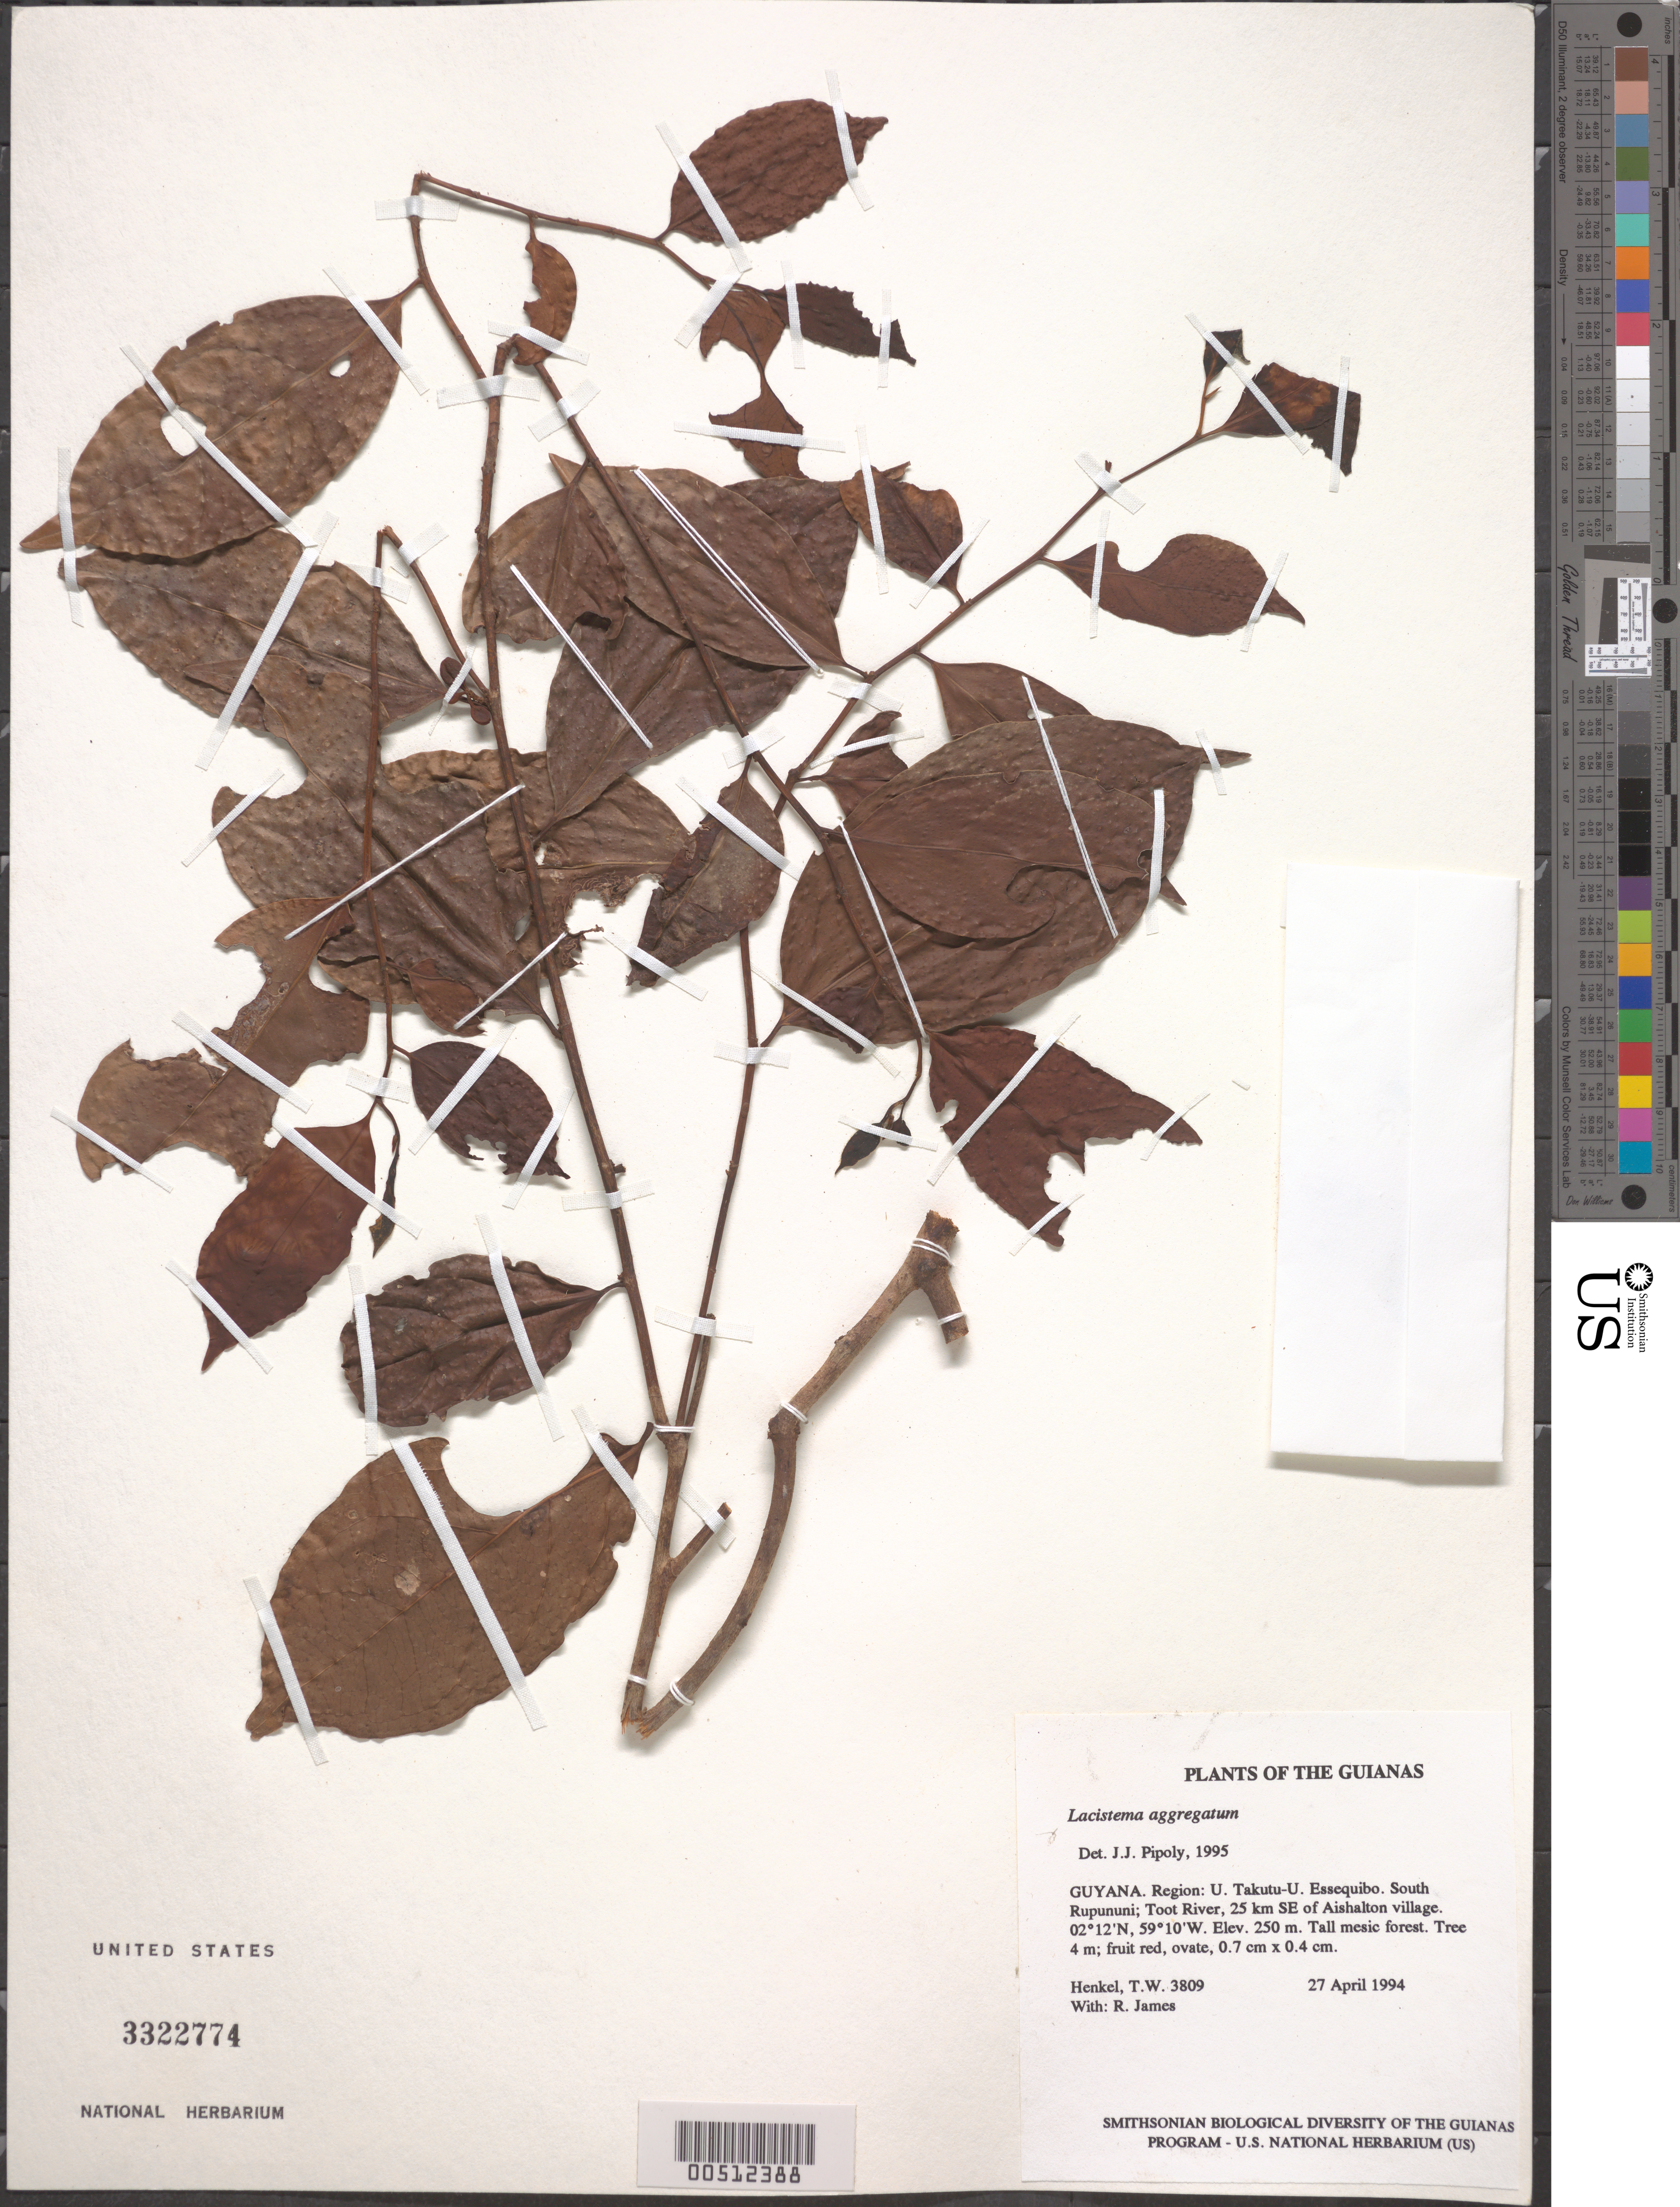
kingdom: Plantae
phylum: Tracheophyta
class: Magnoliopsida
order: Malpighiales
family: Lacistemataceae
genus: Lacistema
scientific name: Lacistema aggregatum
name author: (P.J. Bergius) Rusby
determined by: Pipoly, J. J., III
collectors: T. Henkel & R. James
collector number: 3809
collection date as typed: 27 April 1994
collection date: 1994-04-27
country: Guyana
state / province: U. Takutu-U. Essequibo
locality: South Rupununi; Toot River, 25 km SE of Aishalton village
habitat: Tall mesic forest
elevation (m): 250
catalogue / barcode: US 3322774